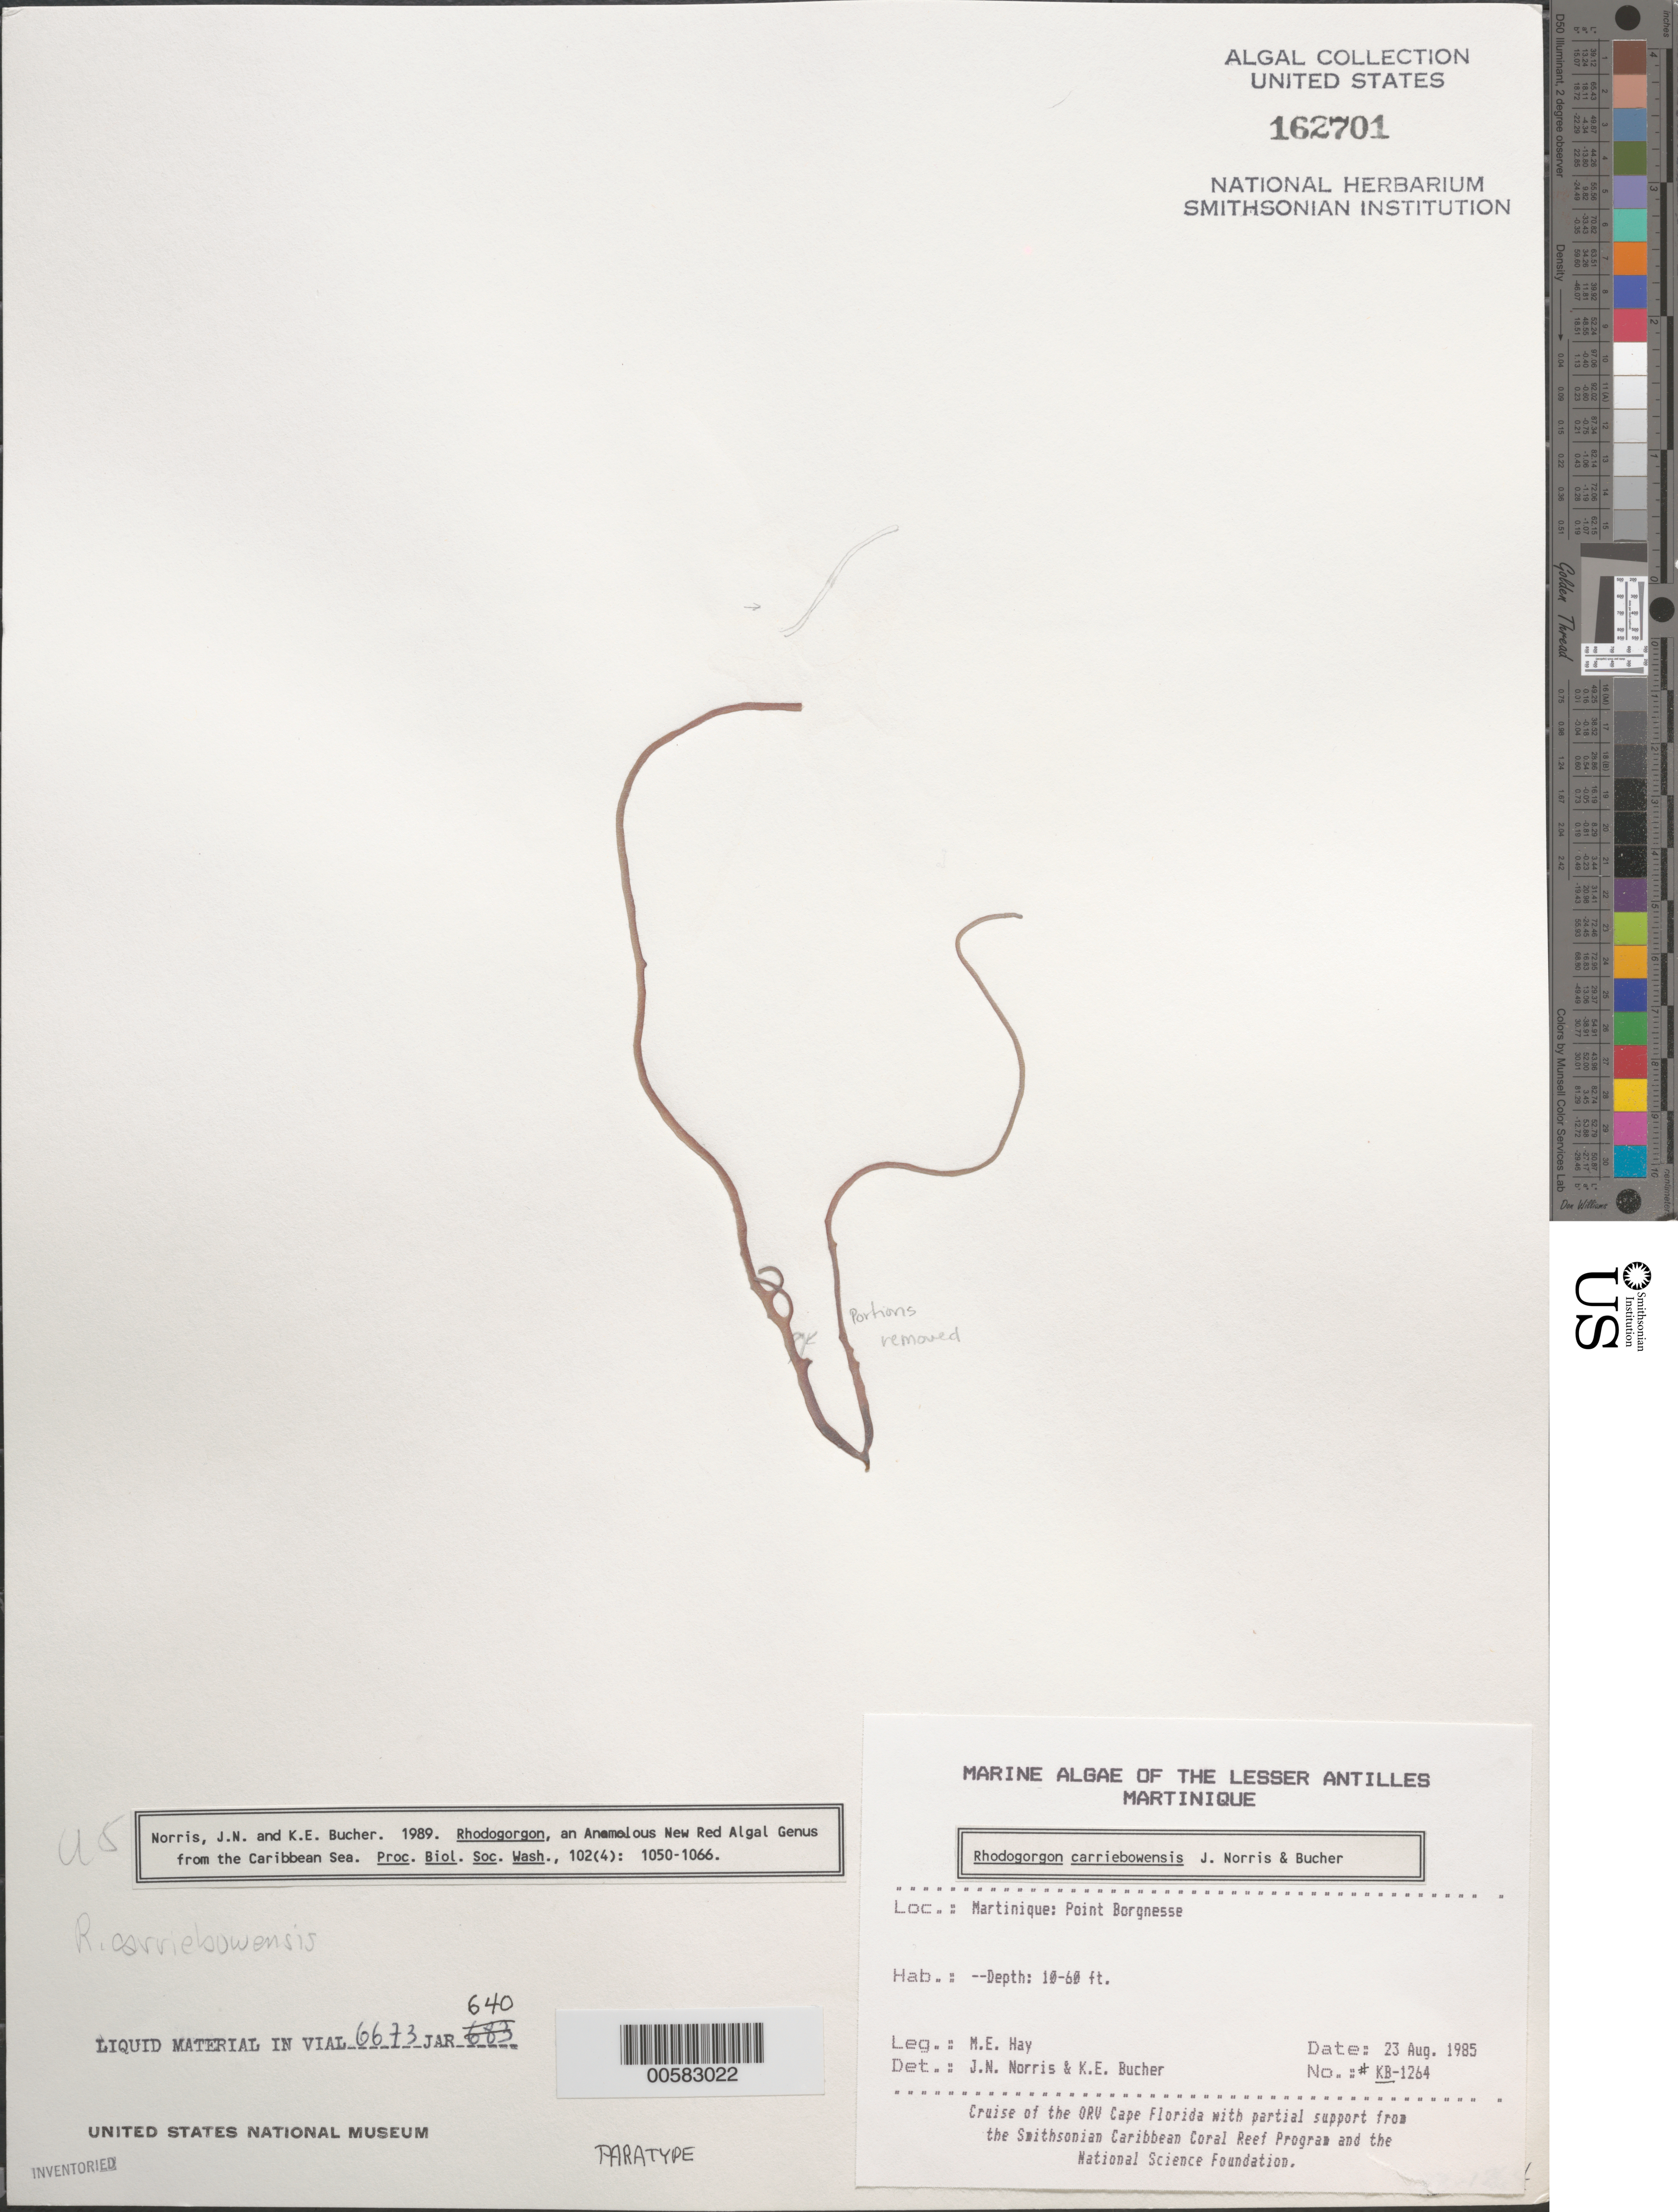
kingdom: Plantae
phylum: Rhodophyta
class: Florideophyceae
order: Rhodogorgonales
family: Rhodogorgonaceae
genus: Rhodogorgon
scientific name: Rhodogorgon ramosissima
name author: J.N. Norris & K.E. Bucher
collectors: M. E. Hay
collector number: KB-1264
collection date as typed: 23 Aug 1985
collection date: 1985-08-23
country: Martinique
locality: Pointe Borgnesse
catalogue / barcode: US 162701